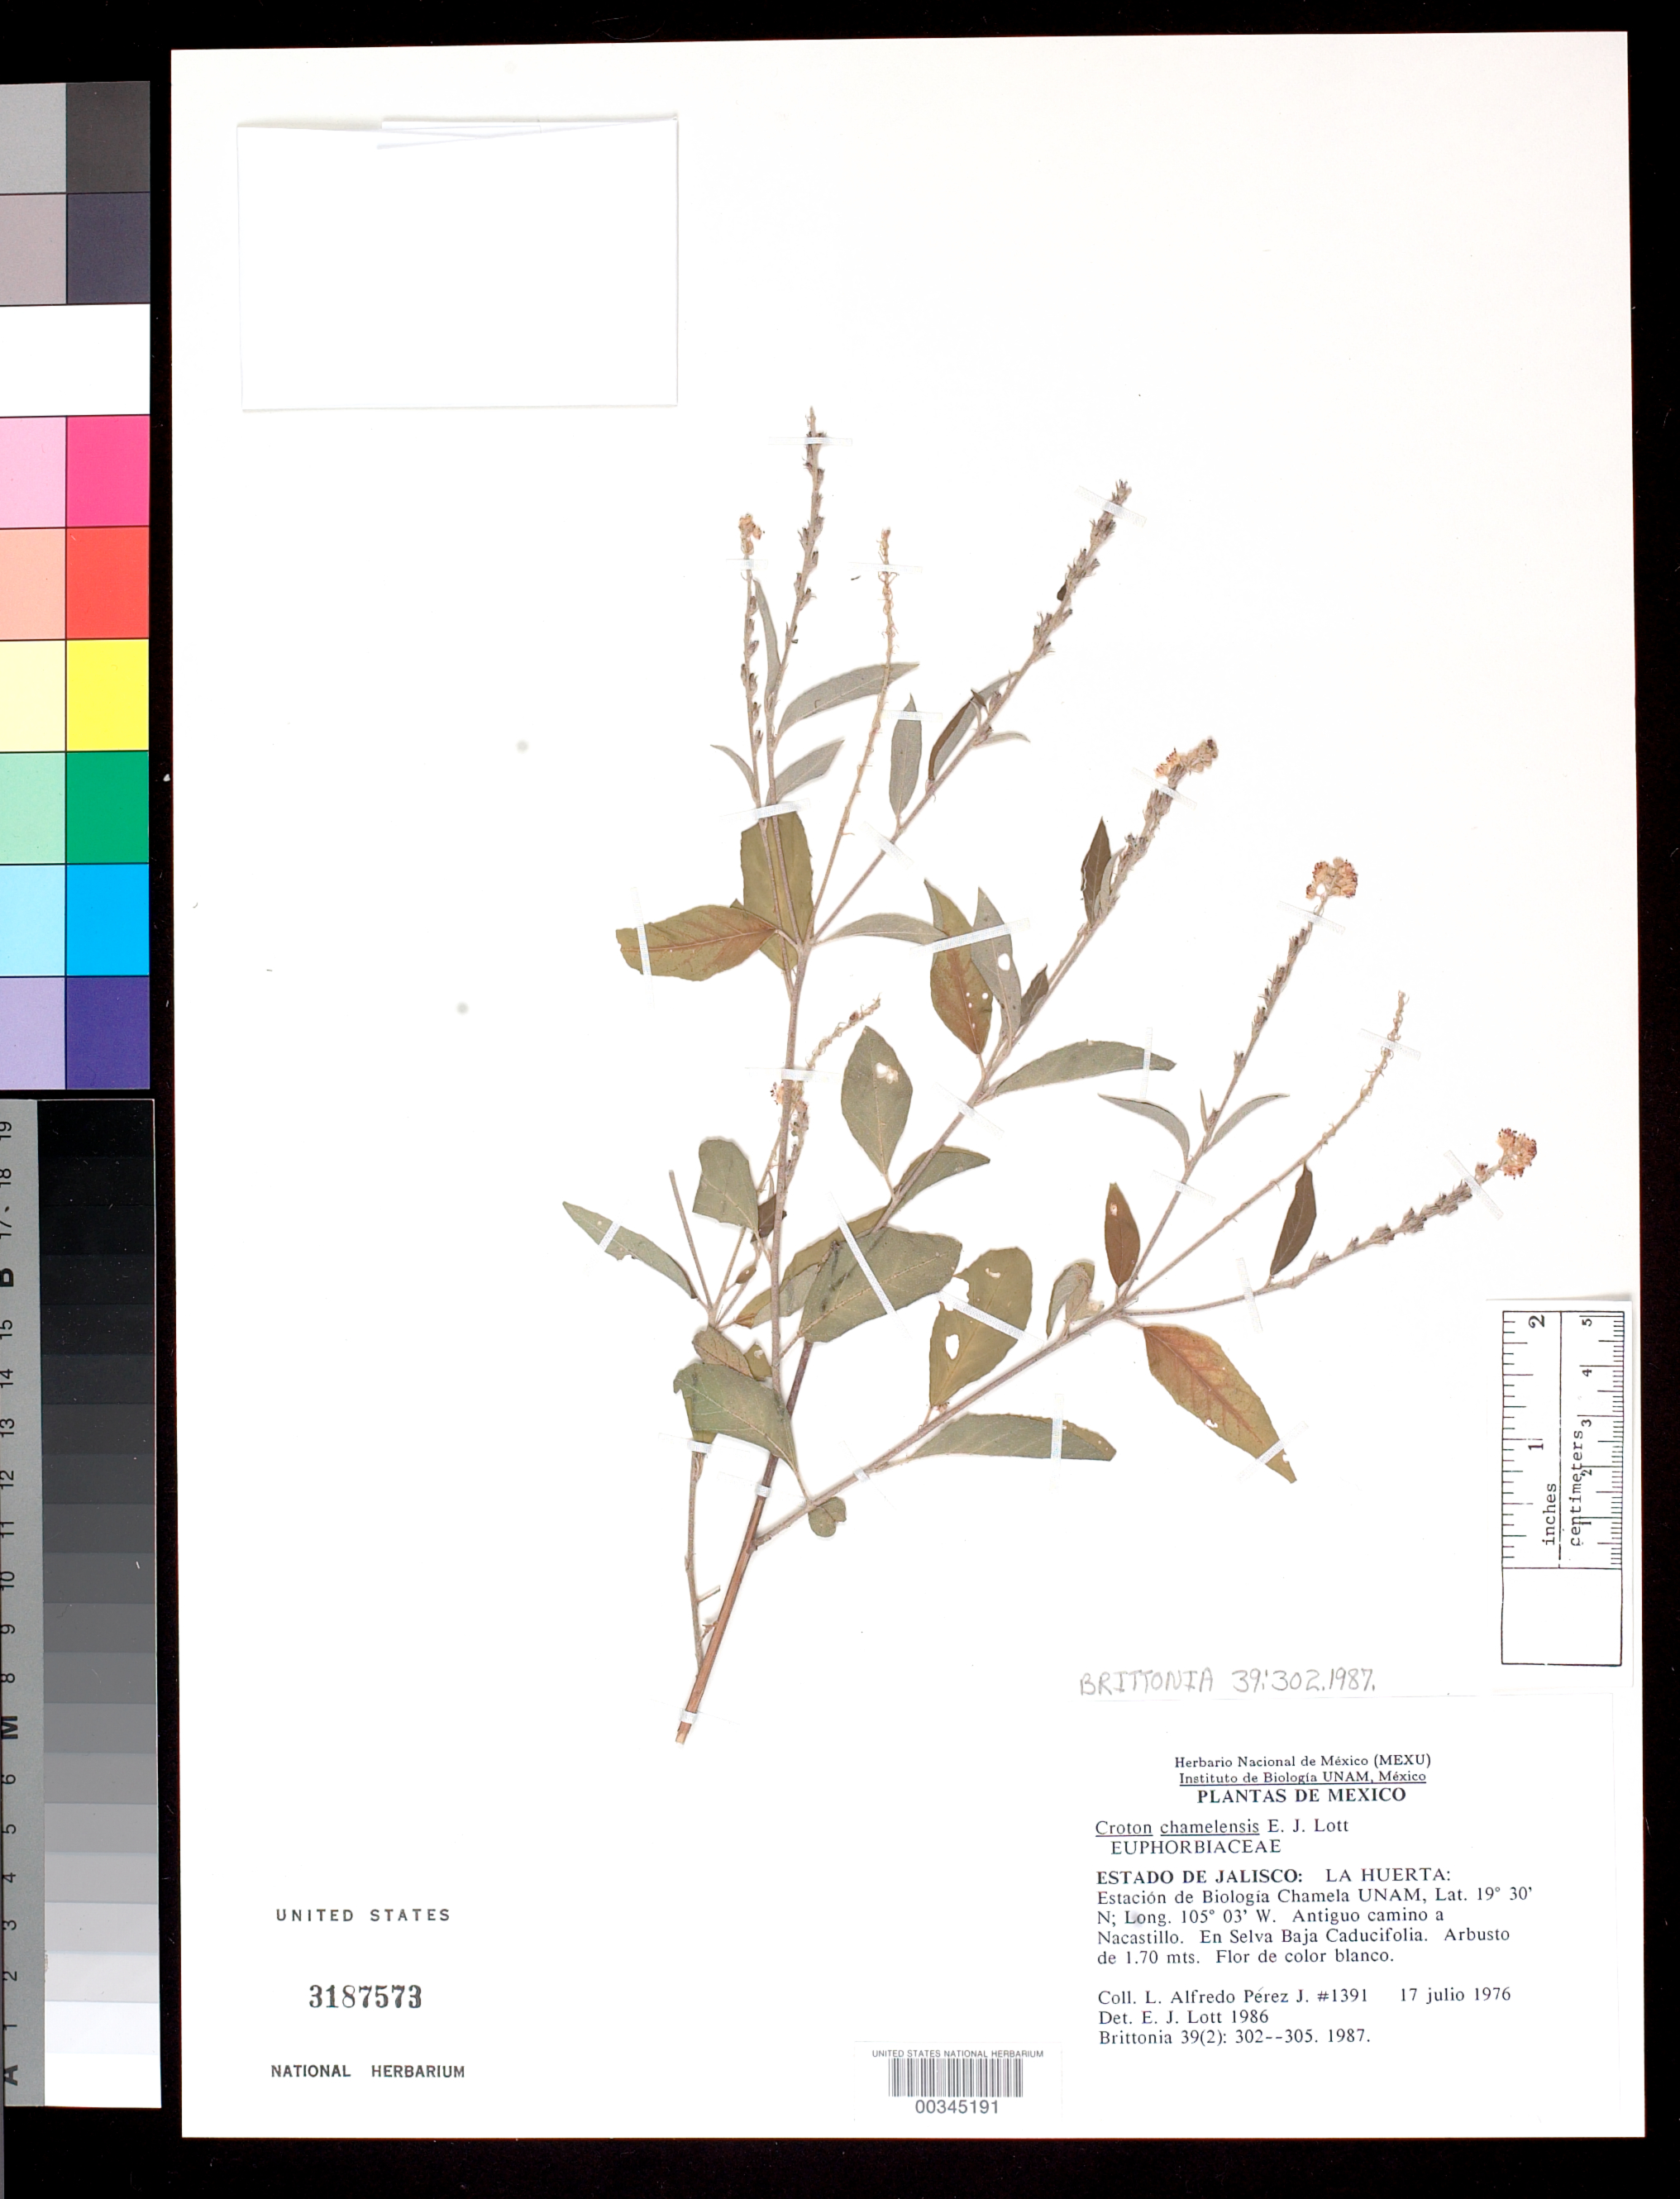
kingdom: Plantae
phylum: Tracheophyta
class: Magnoliopsida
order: Malpighiales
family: Euphorbiaceae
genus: Croton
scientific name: Croton chamelensis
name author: E. J. Lott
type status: Isotype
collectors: L. Perez Jimenez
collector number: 1391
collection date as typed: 17 Jul 1976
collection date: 1976-07-17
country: Mexico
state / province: Jalisco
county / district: Huerta, La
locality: Estacion de Biologica Chamela Unam, antiguo camino a Nacastillo.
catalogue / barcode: US 3187573